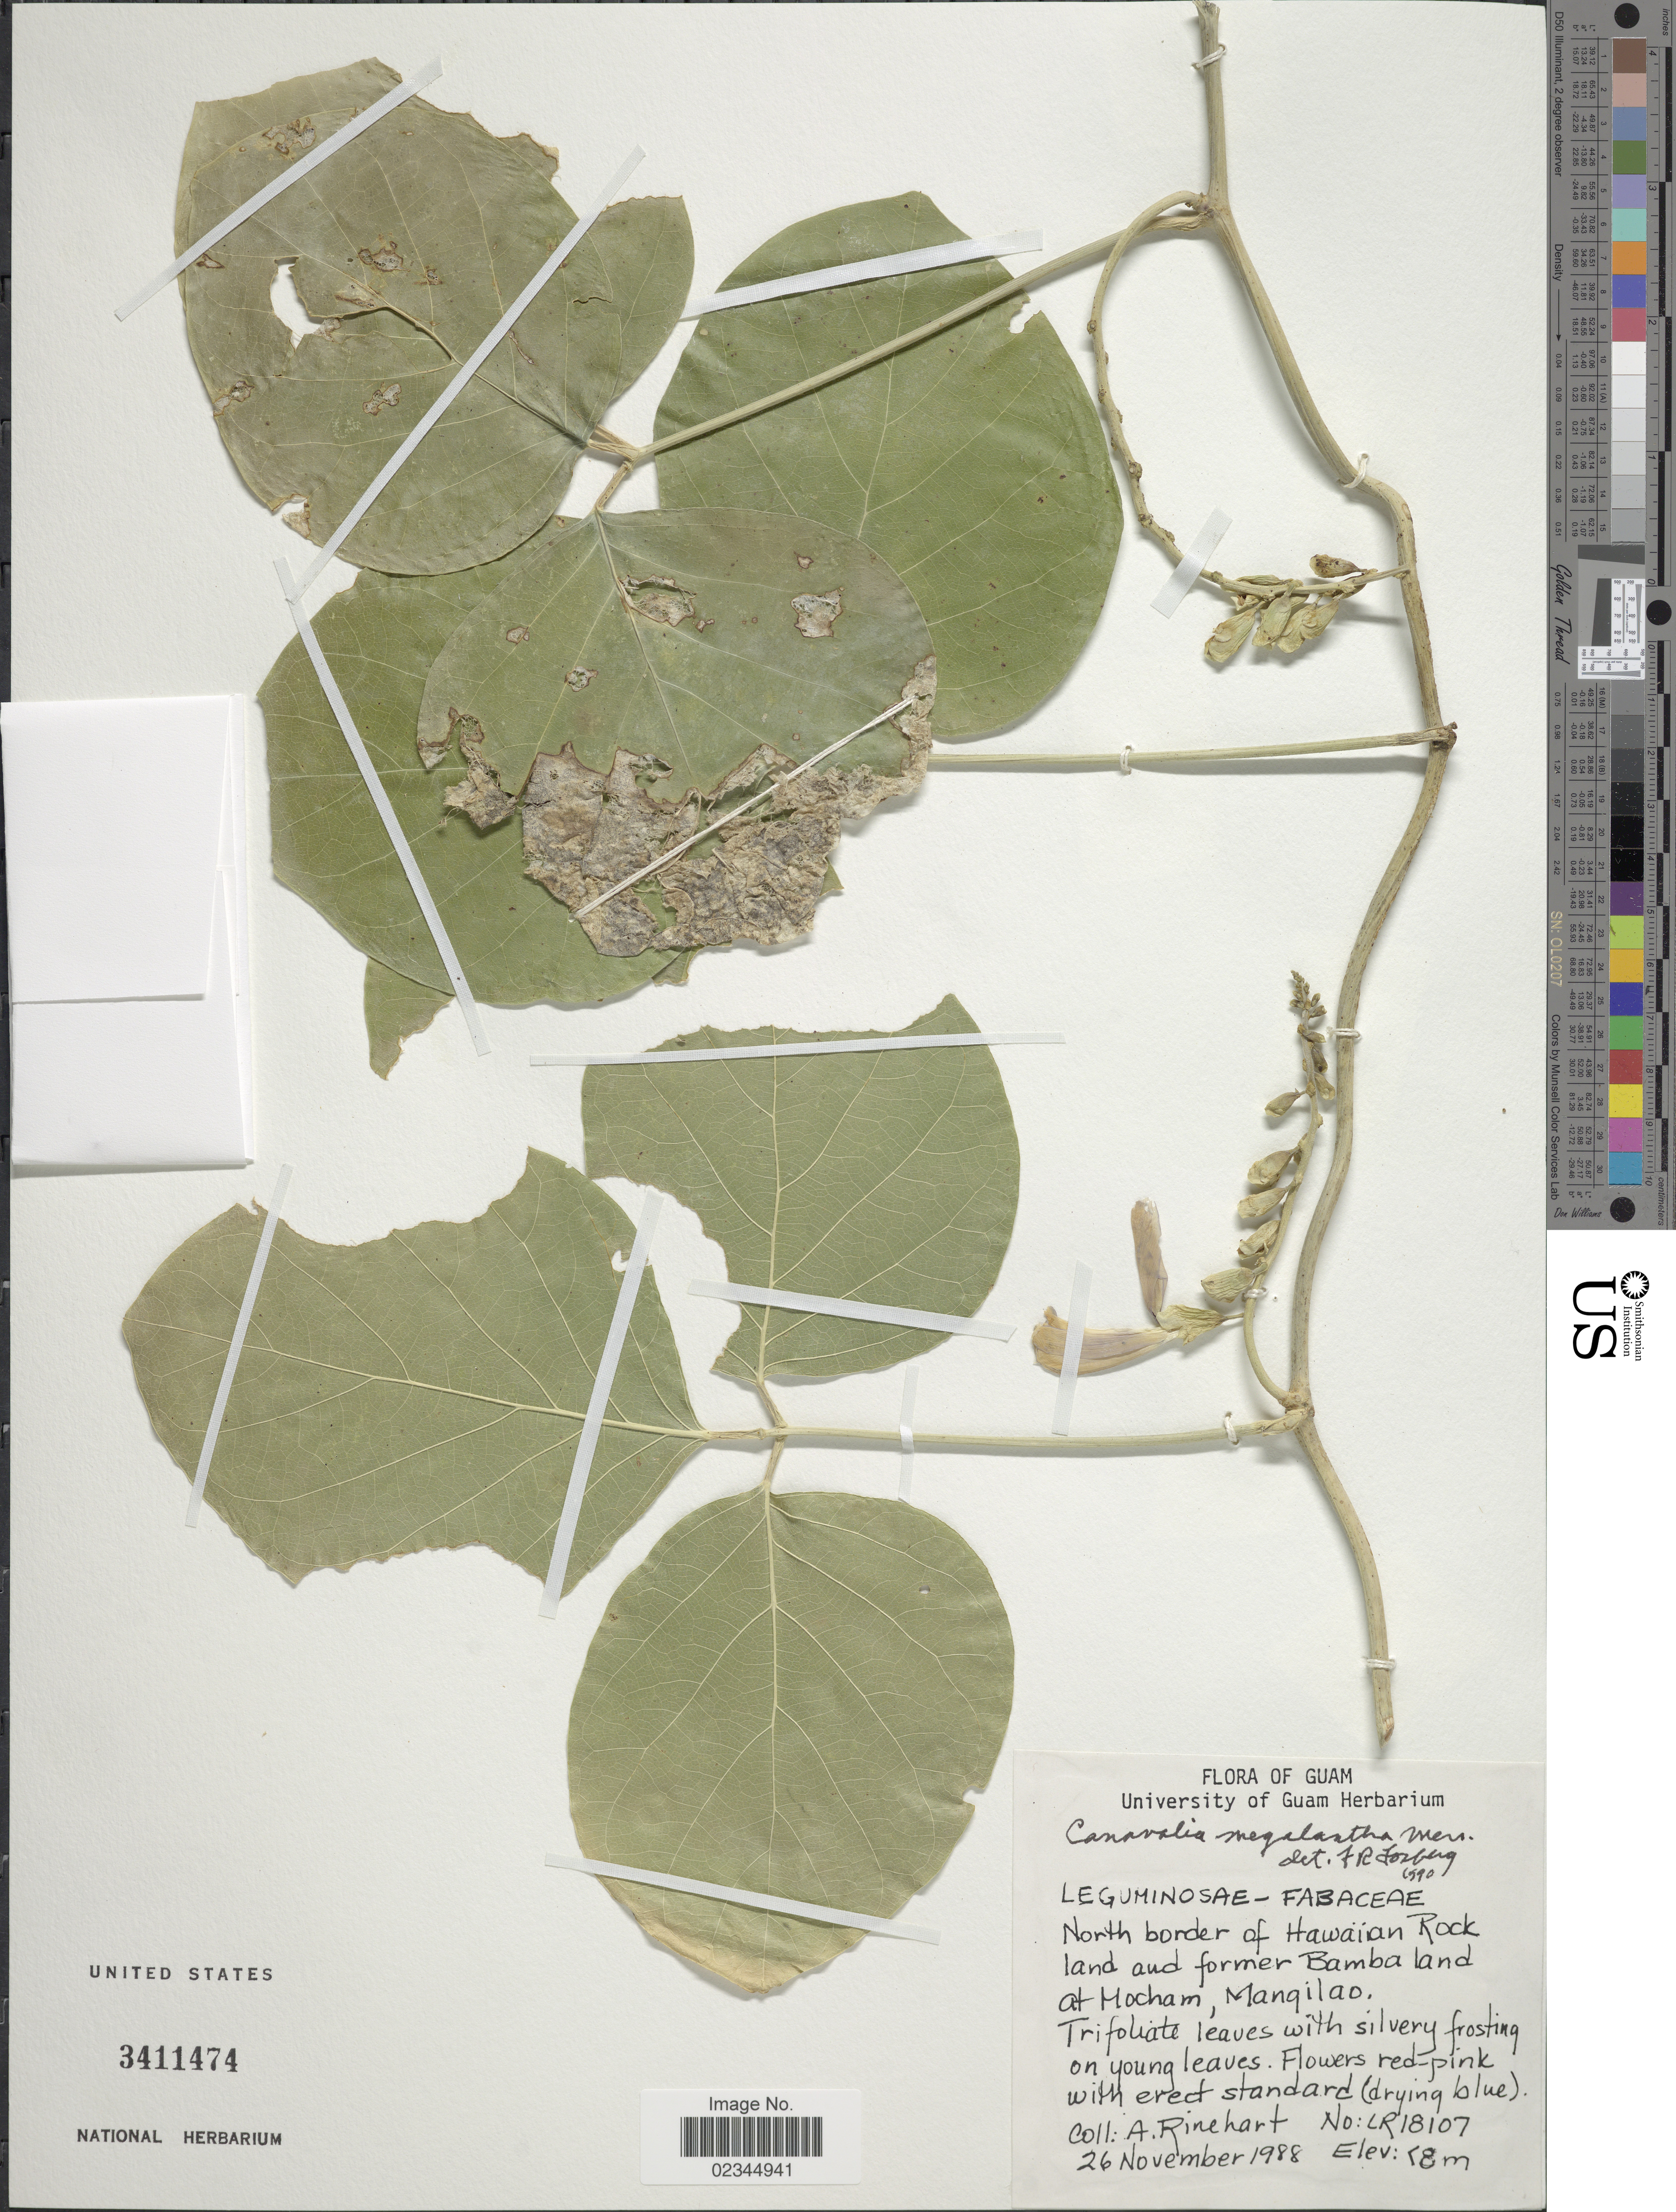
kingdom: Plantae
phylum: Tracheophyta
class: Magnoliopsida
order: Fabales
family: Fabaceae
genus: Canavalia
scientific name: Canavalia megalantha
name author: Merr.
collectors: A. Rinehart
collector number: LR18107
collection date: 1988-11-26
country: Guam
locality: North border of Hawaiian Rock land and former Bamba and at Hocham, Mangilao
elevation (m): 8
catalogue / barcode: US 3411474